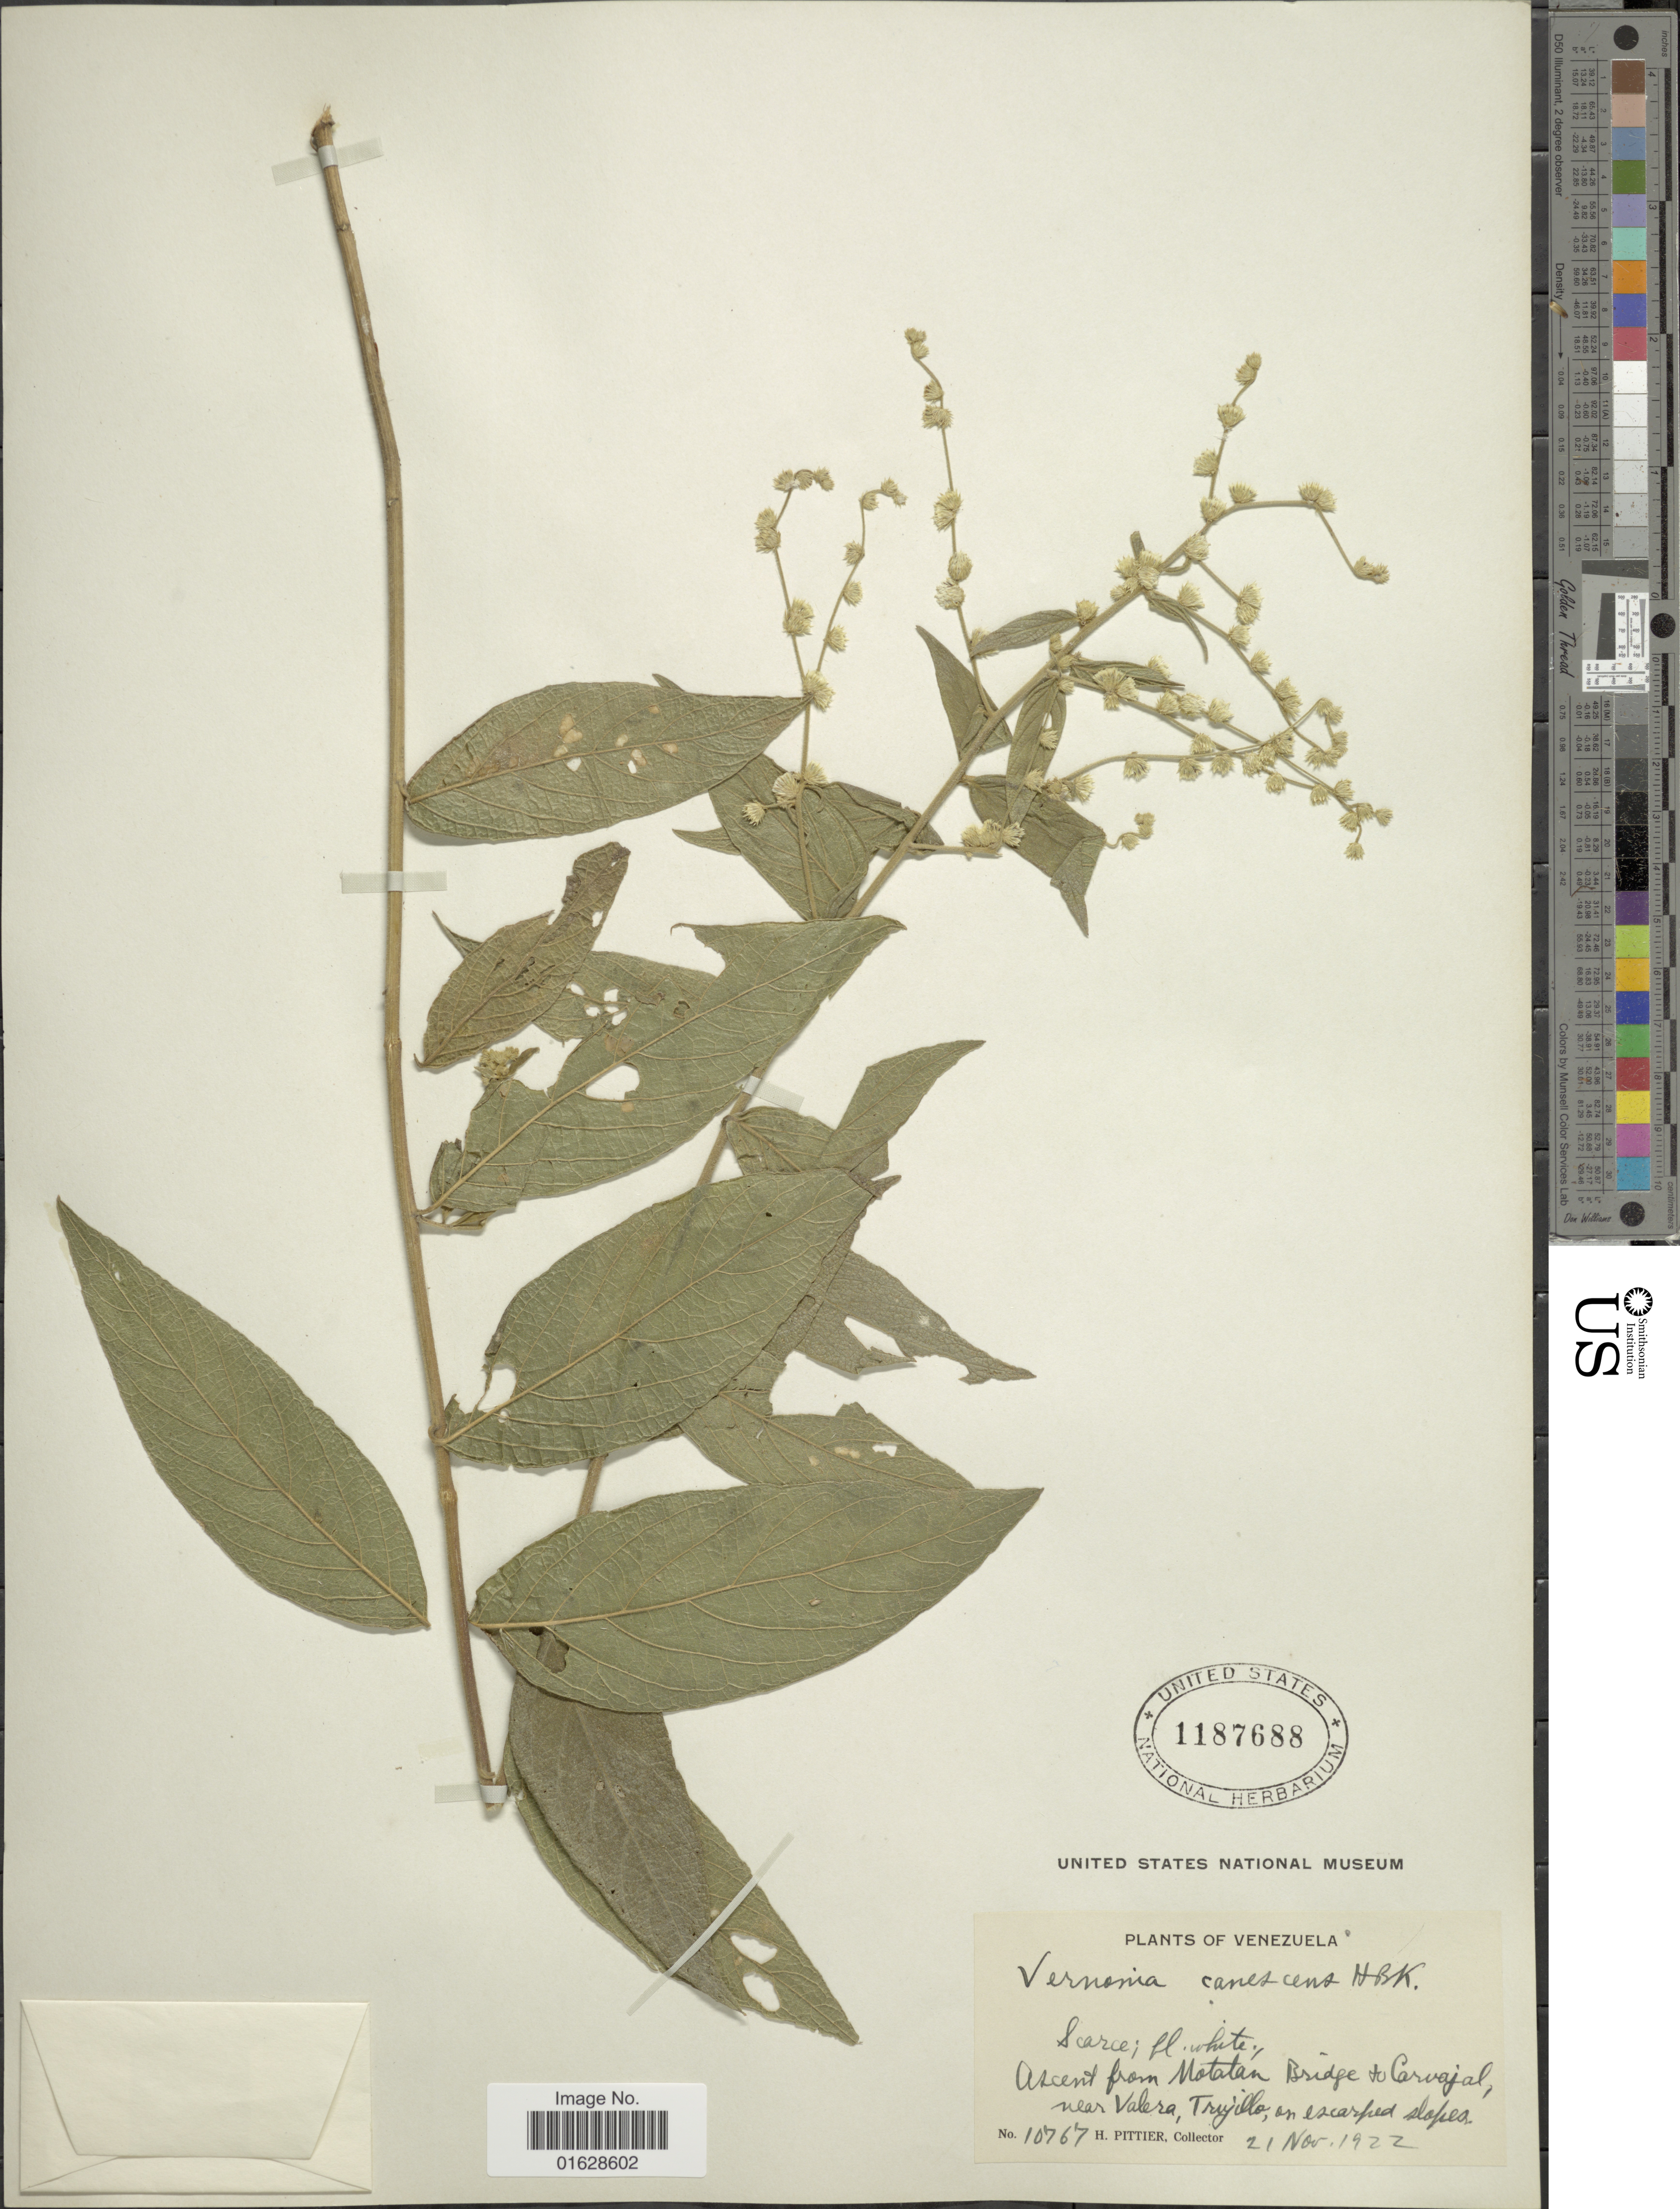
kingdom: Plantae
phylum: Tracheophyta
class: Magnoliopsida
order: Asterales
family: Asteraceae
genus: Lepidaploa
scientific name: Lepidaploa canescens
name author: (Kunth) H. Rob.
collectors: H. F. Pittier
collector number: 10767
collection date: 1922-11-21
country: Venezuela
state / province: Trujillo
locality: Ascent from Motatán . Bridge to Carvajal, near Valera, Trujillo, on escarped slopes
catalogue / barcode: US 1187688